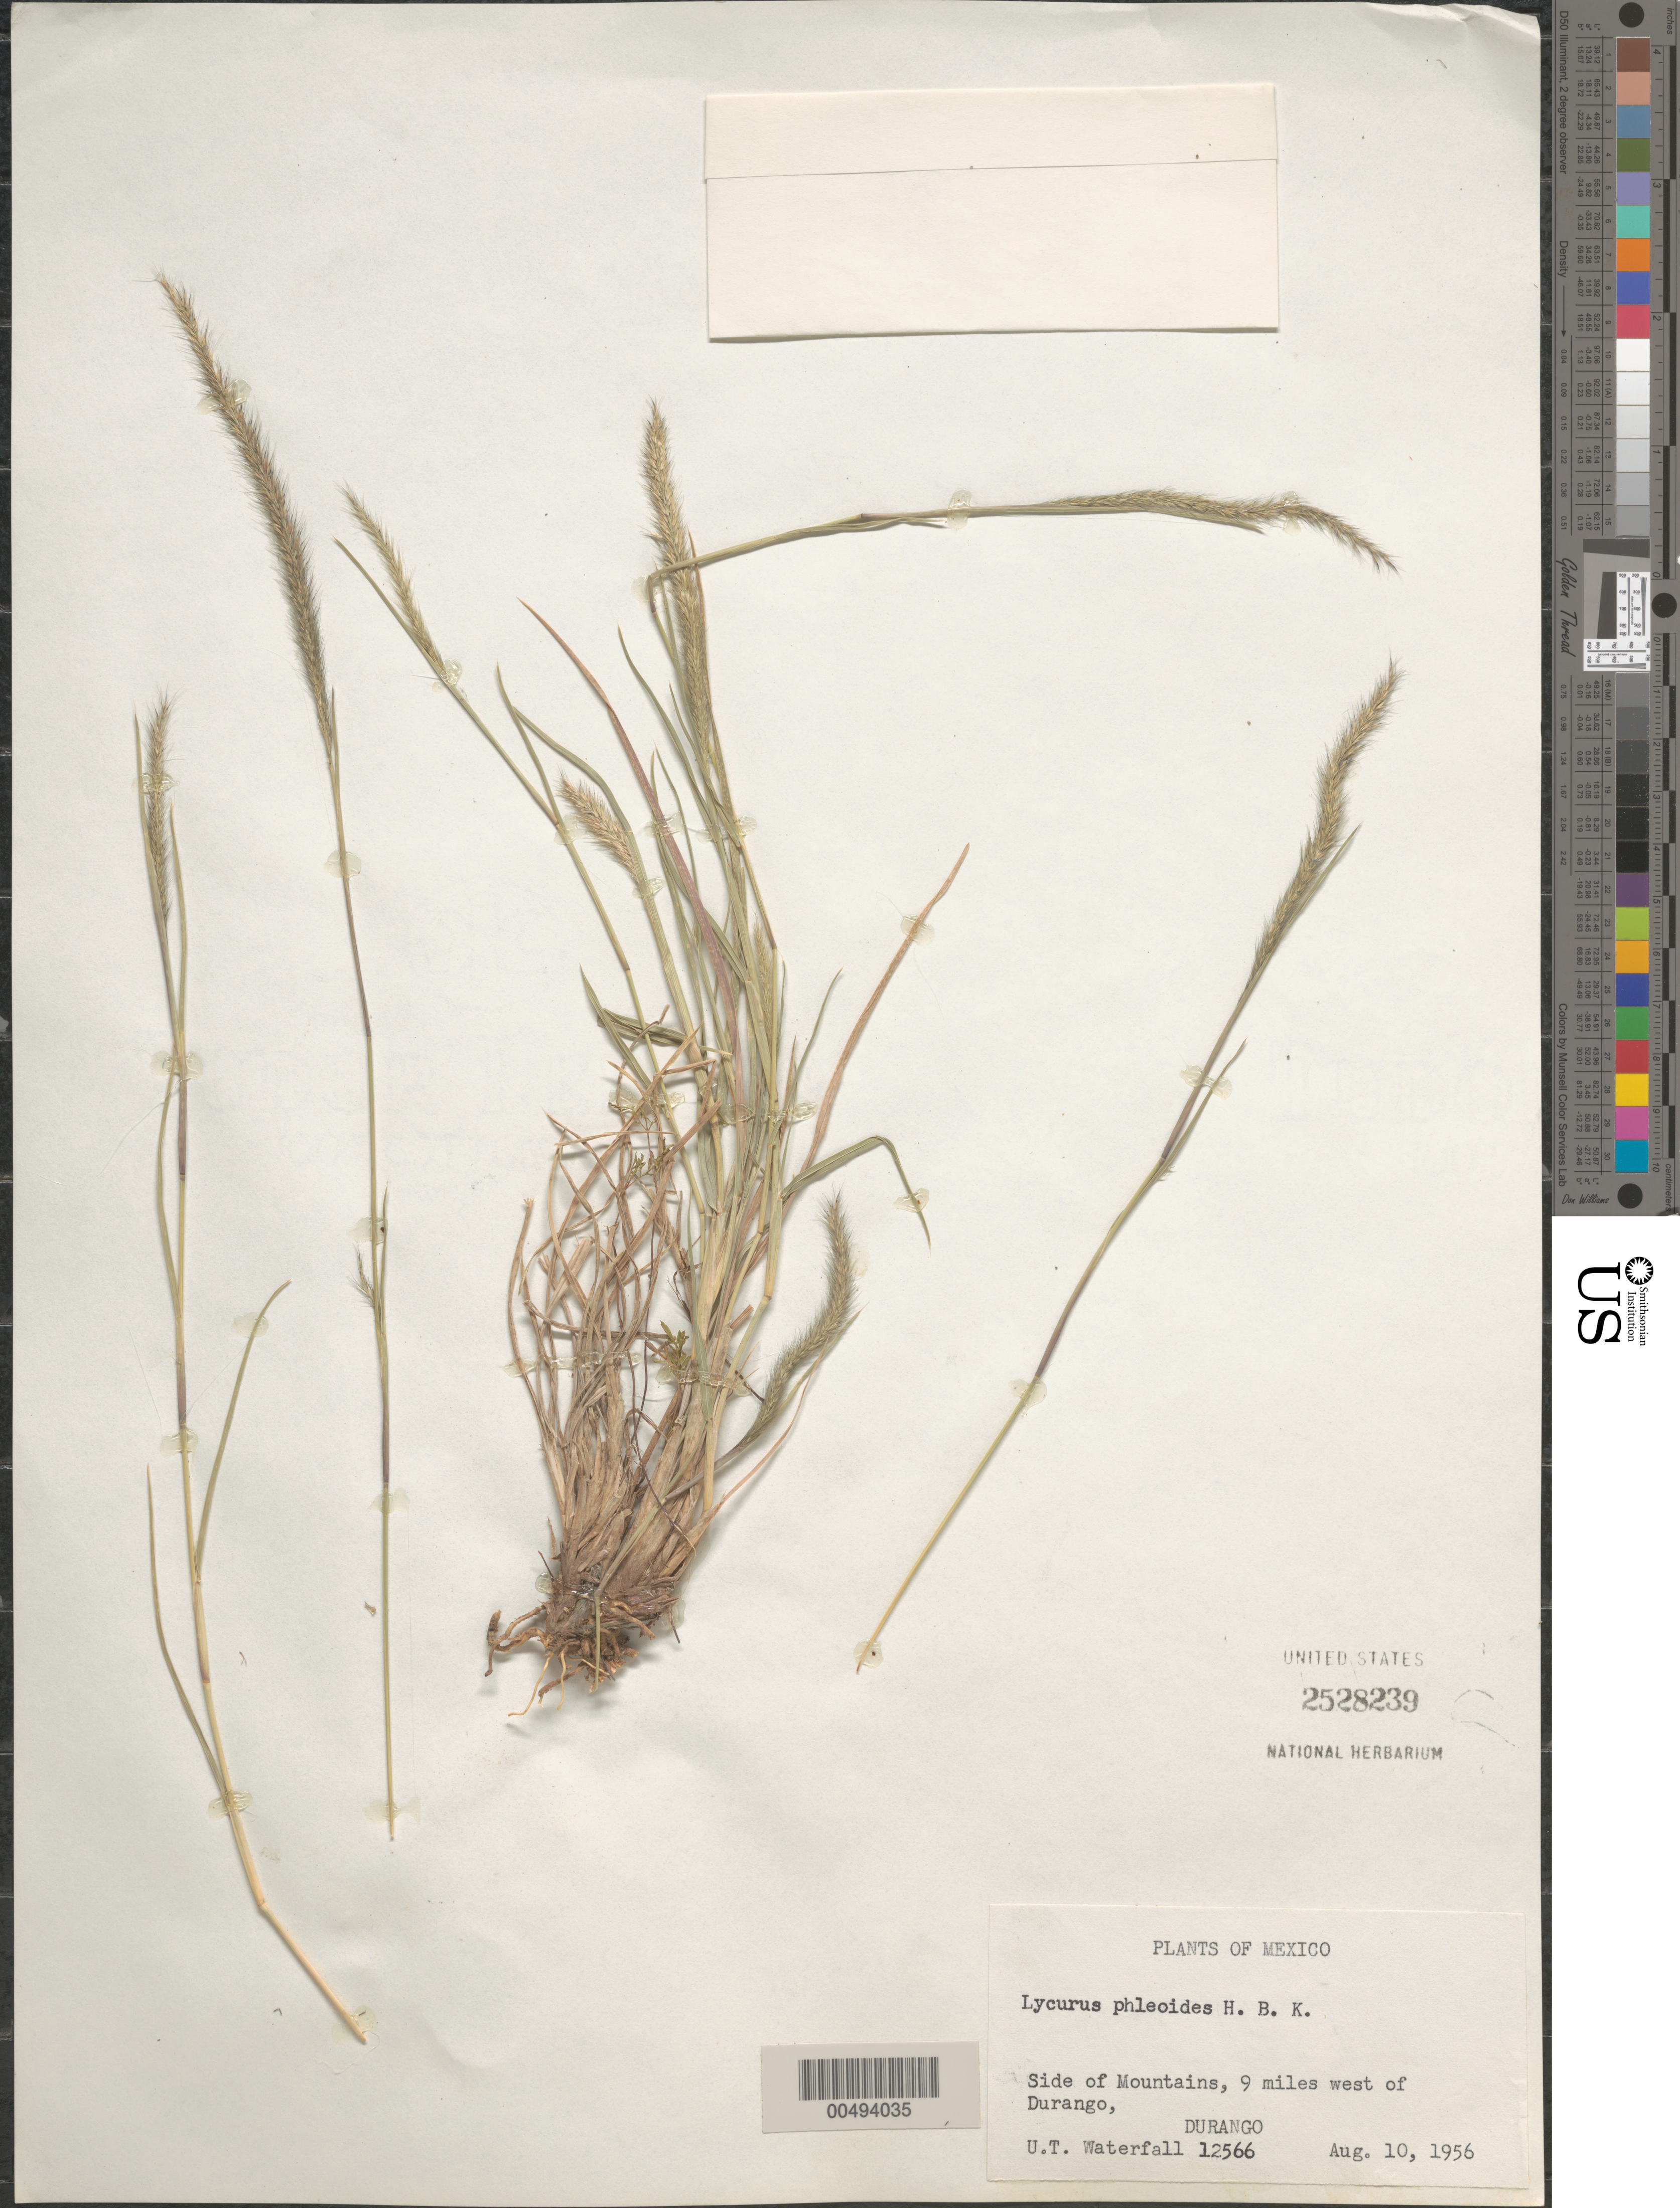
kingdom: Plantae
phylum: Tracheophyta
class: Liliopsida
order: Poales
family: Poaceae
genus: Lycurus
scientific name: Lycurus phleoides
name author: Kunth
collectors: U. T. Waterfall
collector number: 12566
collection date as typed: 10 Aug 1956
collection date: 1956-08-10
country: Mexico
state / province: Durango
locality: Side of mts, 9 mi W of Durango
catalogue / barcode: US 2528239